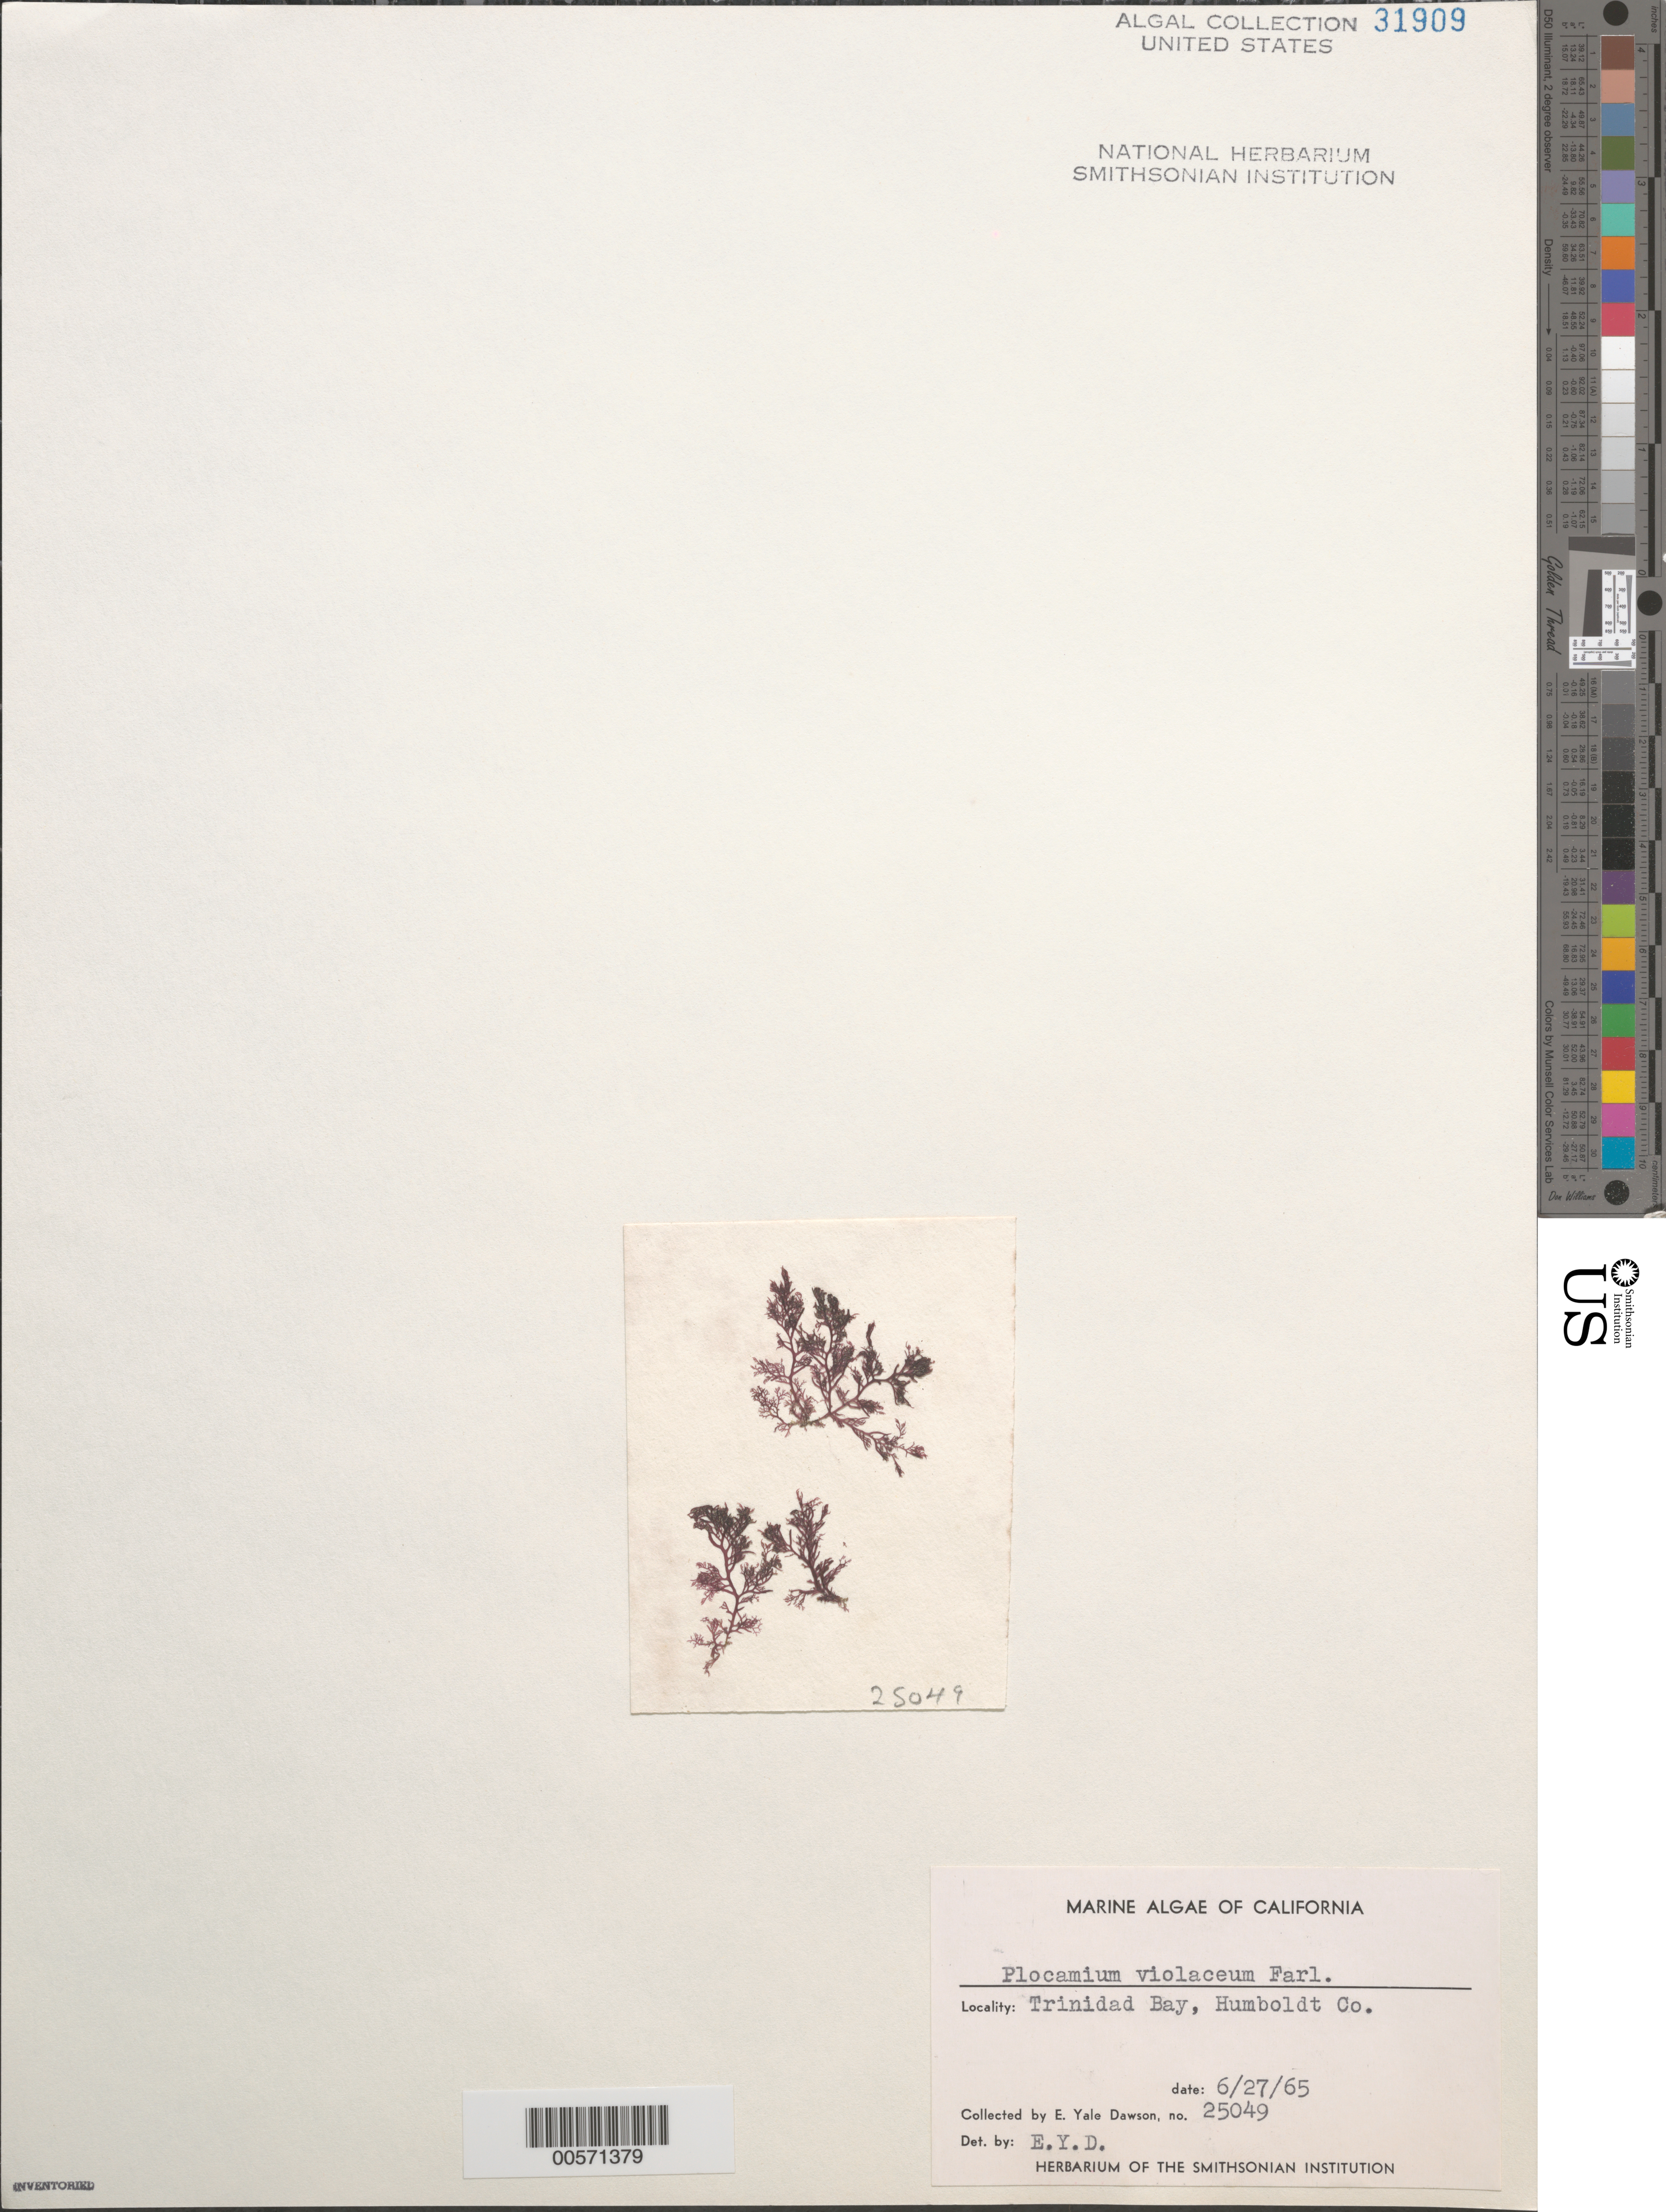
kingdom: Plantae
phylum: Rhodophyta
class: Florideophyceae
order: Plocamiales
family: Plocamiaceae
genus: Plocamium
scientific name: Plocamium violaceum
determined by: Dawson, E. Y.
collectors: E. Y. Dawson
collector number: EYD 25049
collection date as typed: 27 Jun 1965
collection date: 1965-06-27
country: United States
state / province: California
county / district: Humboldt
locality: Trinidad Bay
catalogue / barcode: US 31909